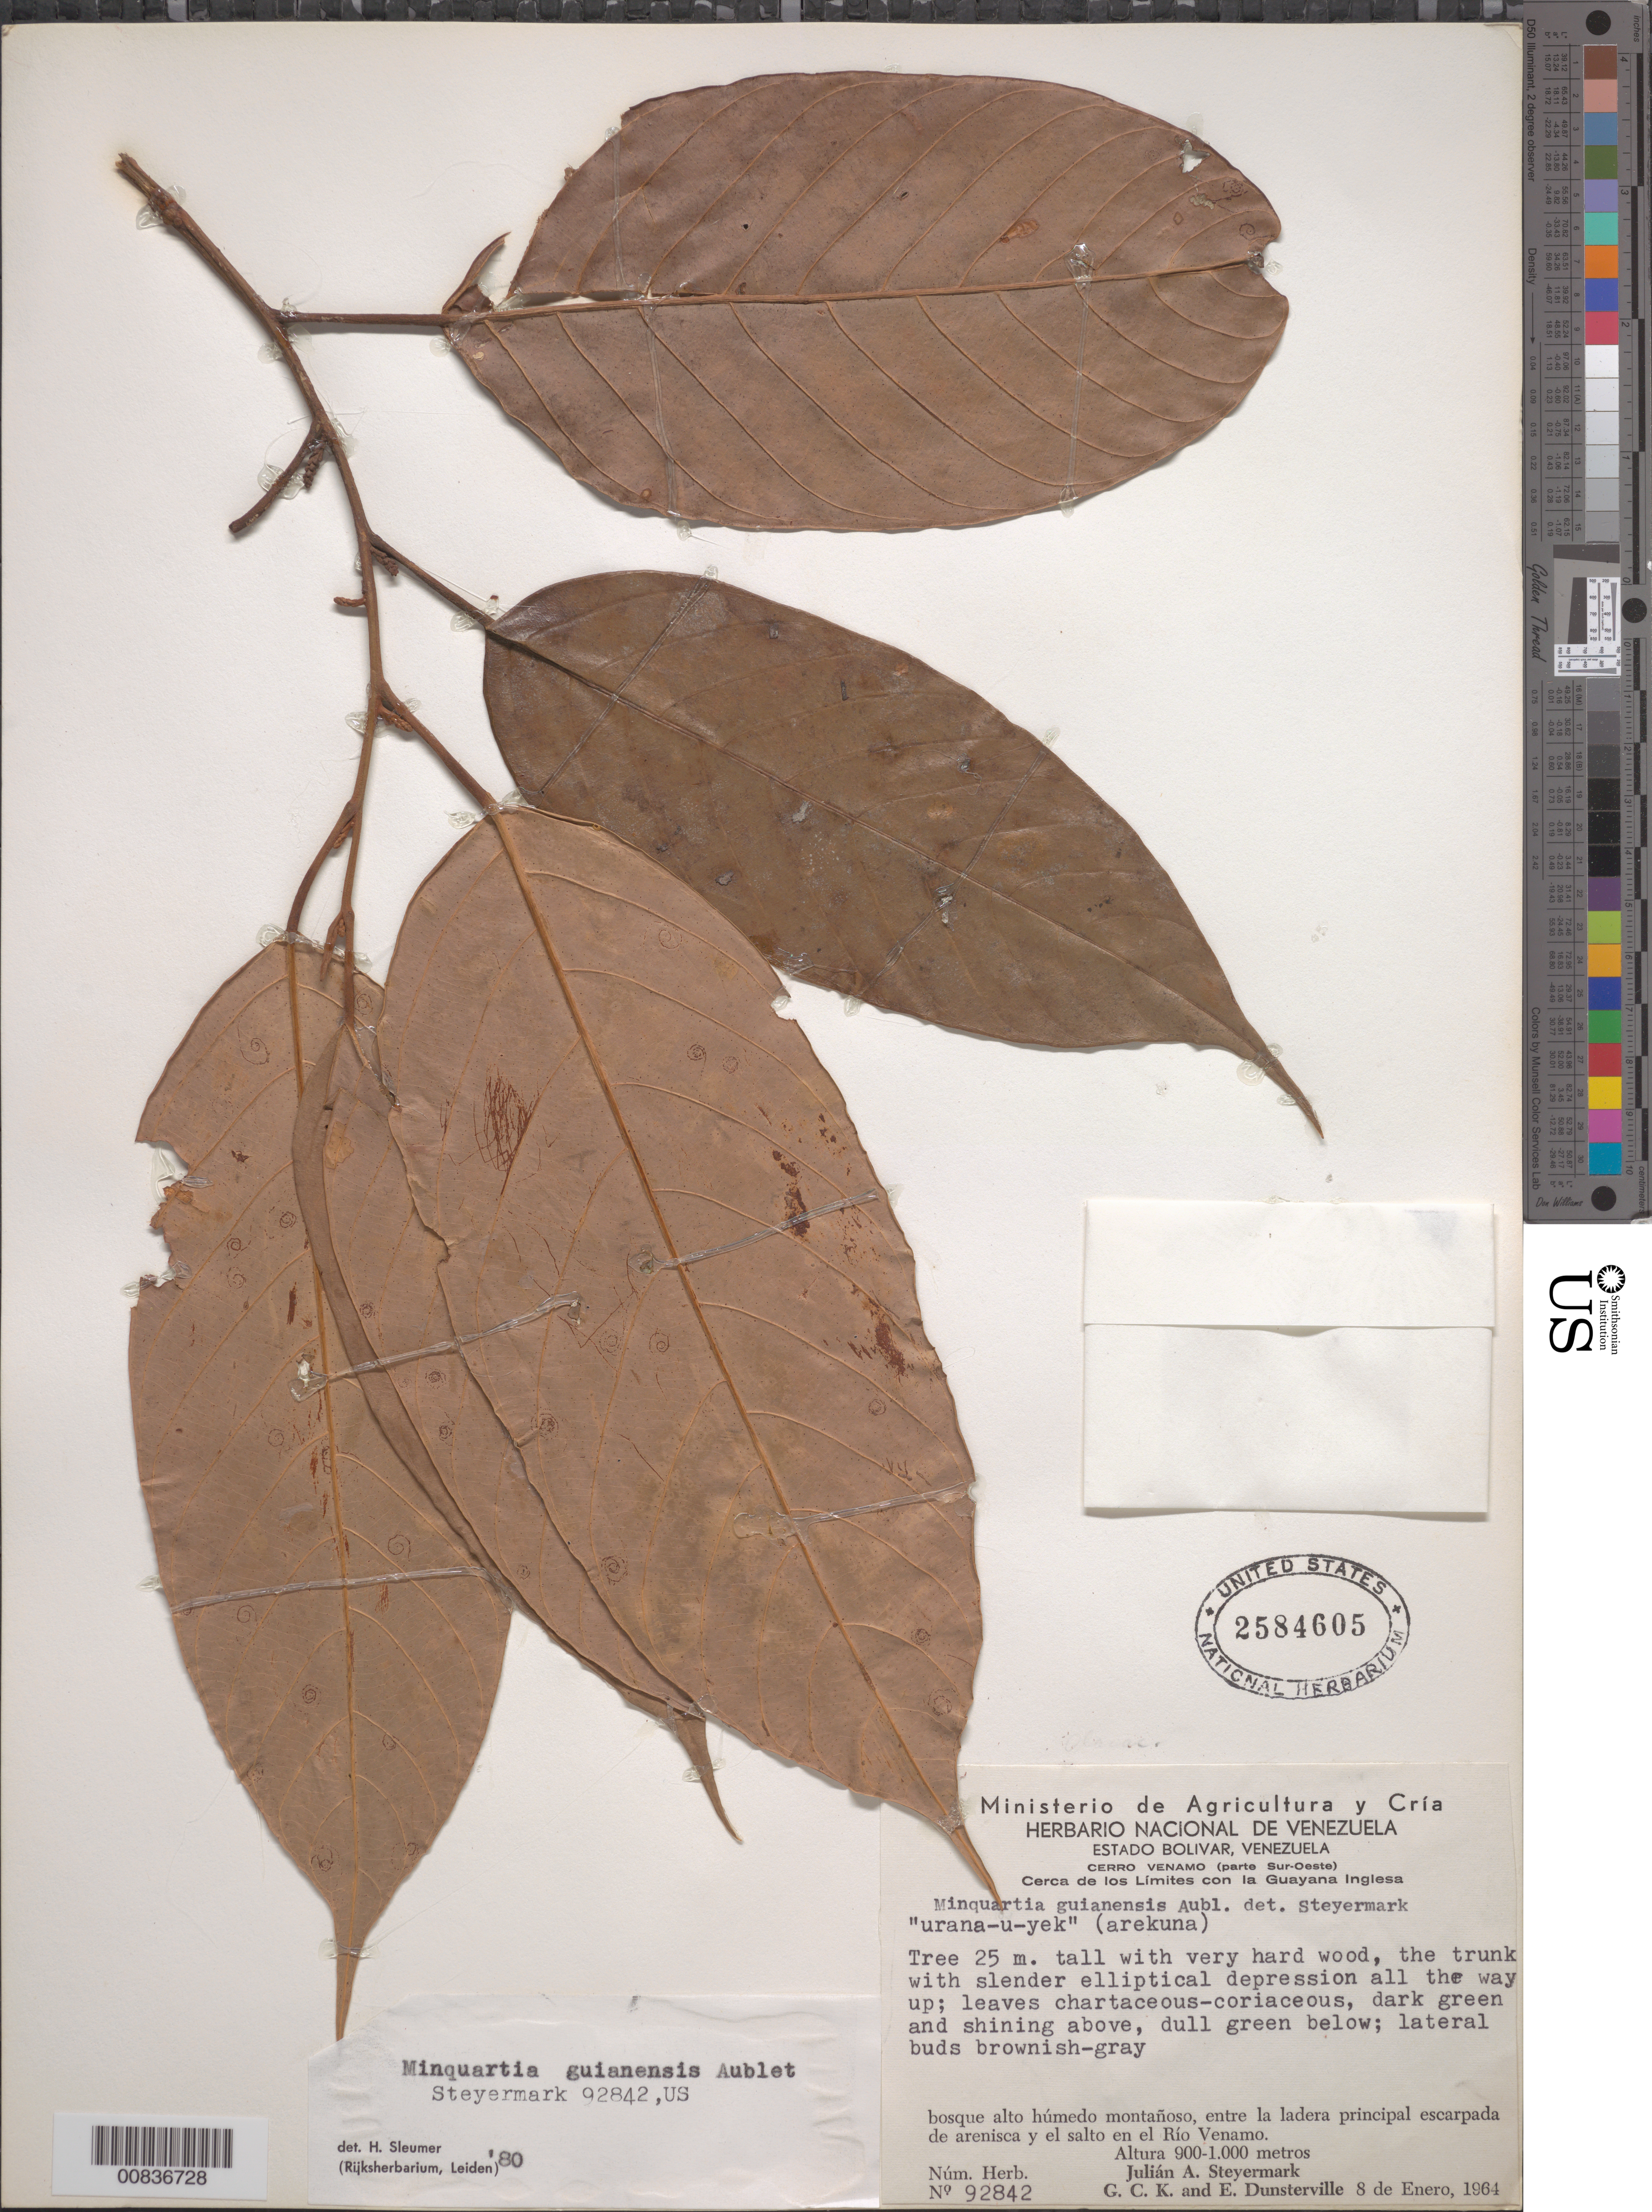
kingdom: Plantae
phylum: Tracheophyta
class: Magnoliopsida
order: Santalales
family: Coulaceae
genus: Minquartia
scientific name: Minquartia guianensis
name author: Aubl.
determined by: Sleumer, H. O.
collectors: J. Steyermark, G. C. K. Dunsterville & E. Dunsterville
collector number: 92842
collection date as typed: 8-Jan-64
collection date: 1964-01-08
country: Venezuela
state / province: Bolívar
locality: Cerro Venamo, cerca de los límites con la Guayana Inglesa, vecindades del salto, Río Venamo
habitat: Bosque alto humedo montanoso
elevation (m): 900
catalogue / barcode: US 2584605